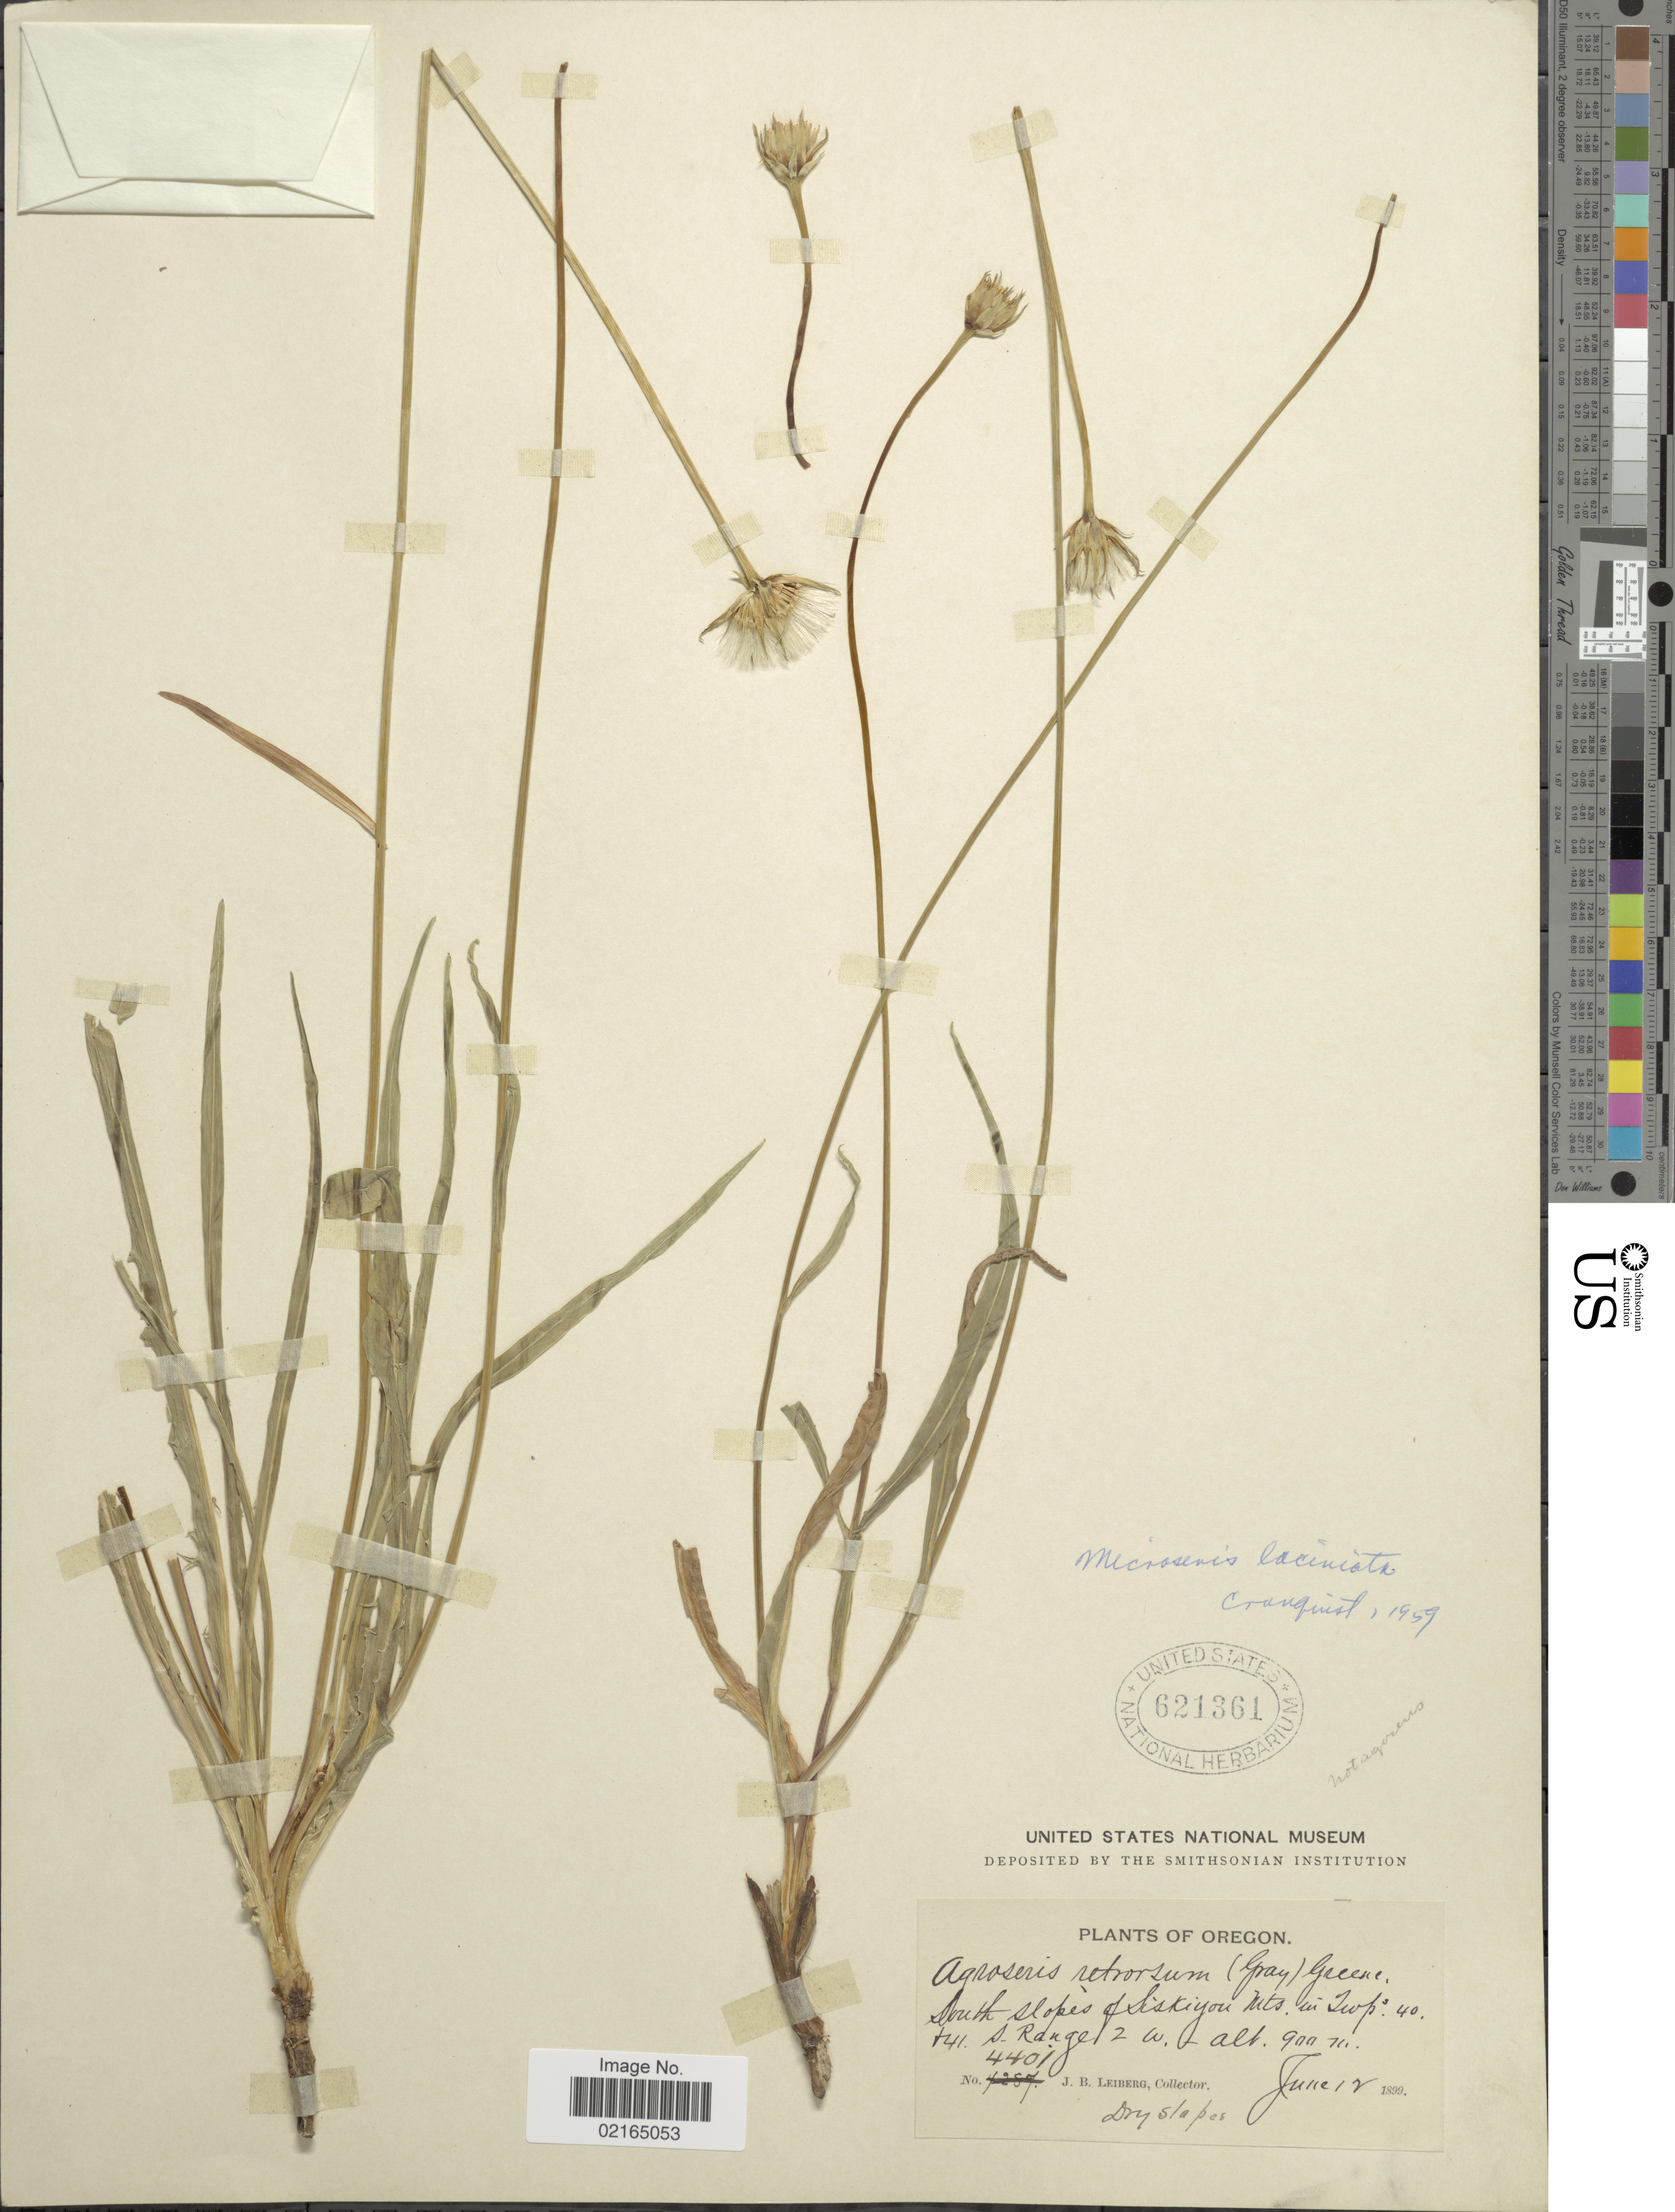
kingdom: Plantae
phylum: Tracheophyta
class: Magnoliopsida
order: Asterales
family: Asteraceae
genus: Microseris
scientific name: Microseris laciniata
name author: (Hook.) Sch. Bip.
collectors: J. B. Leiberg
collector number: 4401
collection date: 1899-06-12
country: United States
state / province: Oregon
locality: South slopes of Siskiyou Mts., in Twp. 40.41, s range 2 w.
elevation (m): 900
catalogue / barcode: US 621361